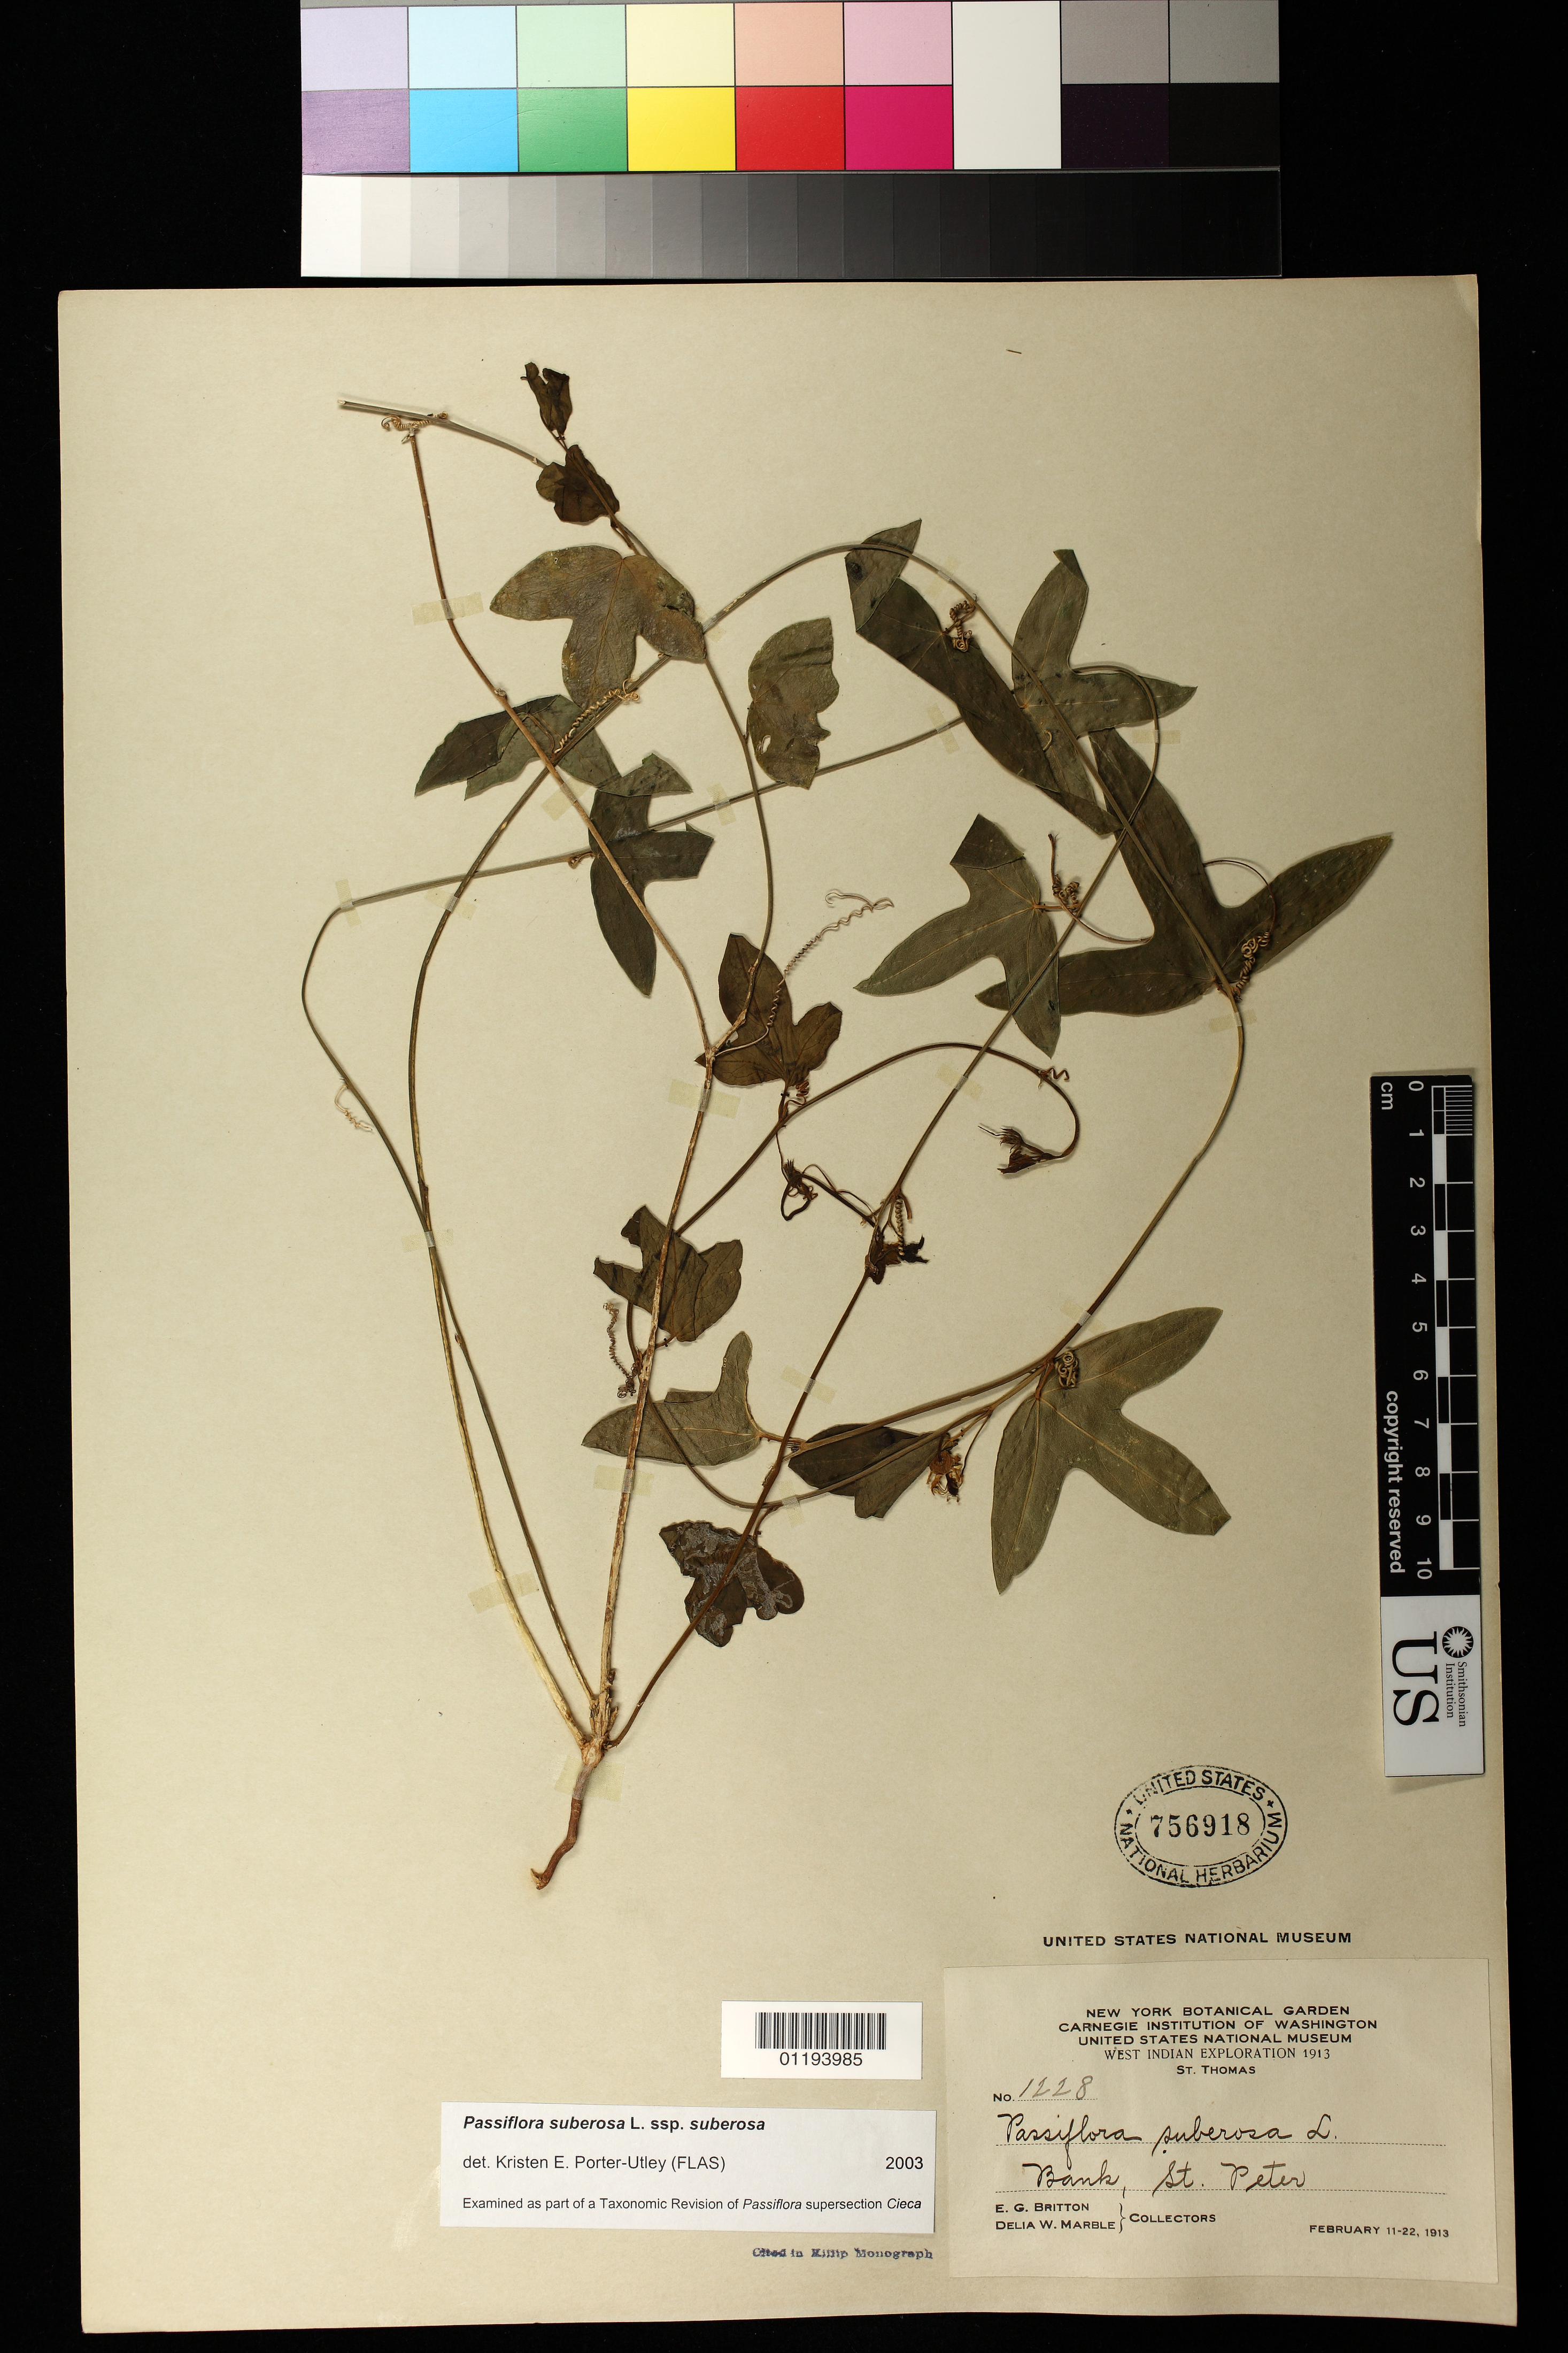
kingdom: Plantae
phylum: Tracheophyta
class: Magnoliopsida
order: Malpighiales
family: Passifloraceae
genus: Passiflora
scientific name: Passiflora suberosa subsp. suberosa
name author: L.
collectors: E. G. Britton & D. W. Marble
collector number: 1228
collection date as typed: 1913 Feb 11 1913 Feb 22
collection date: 1913-02-11/1913-02-22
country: U.S. Virgin Islands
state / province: Saint Thomas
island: St. Thomas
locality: U.S. Virgin Islands: St Peter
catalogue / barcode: US 756918